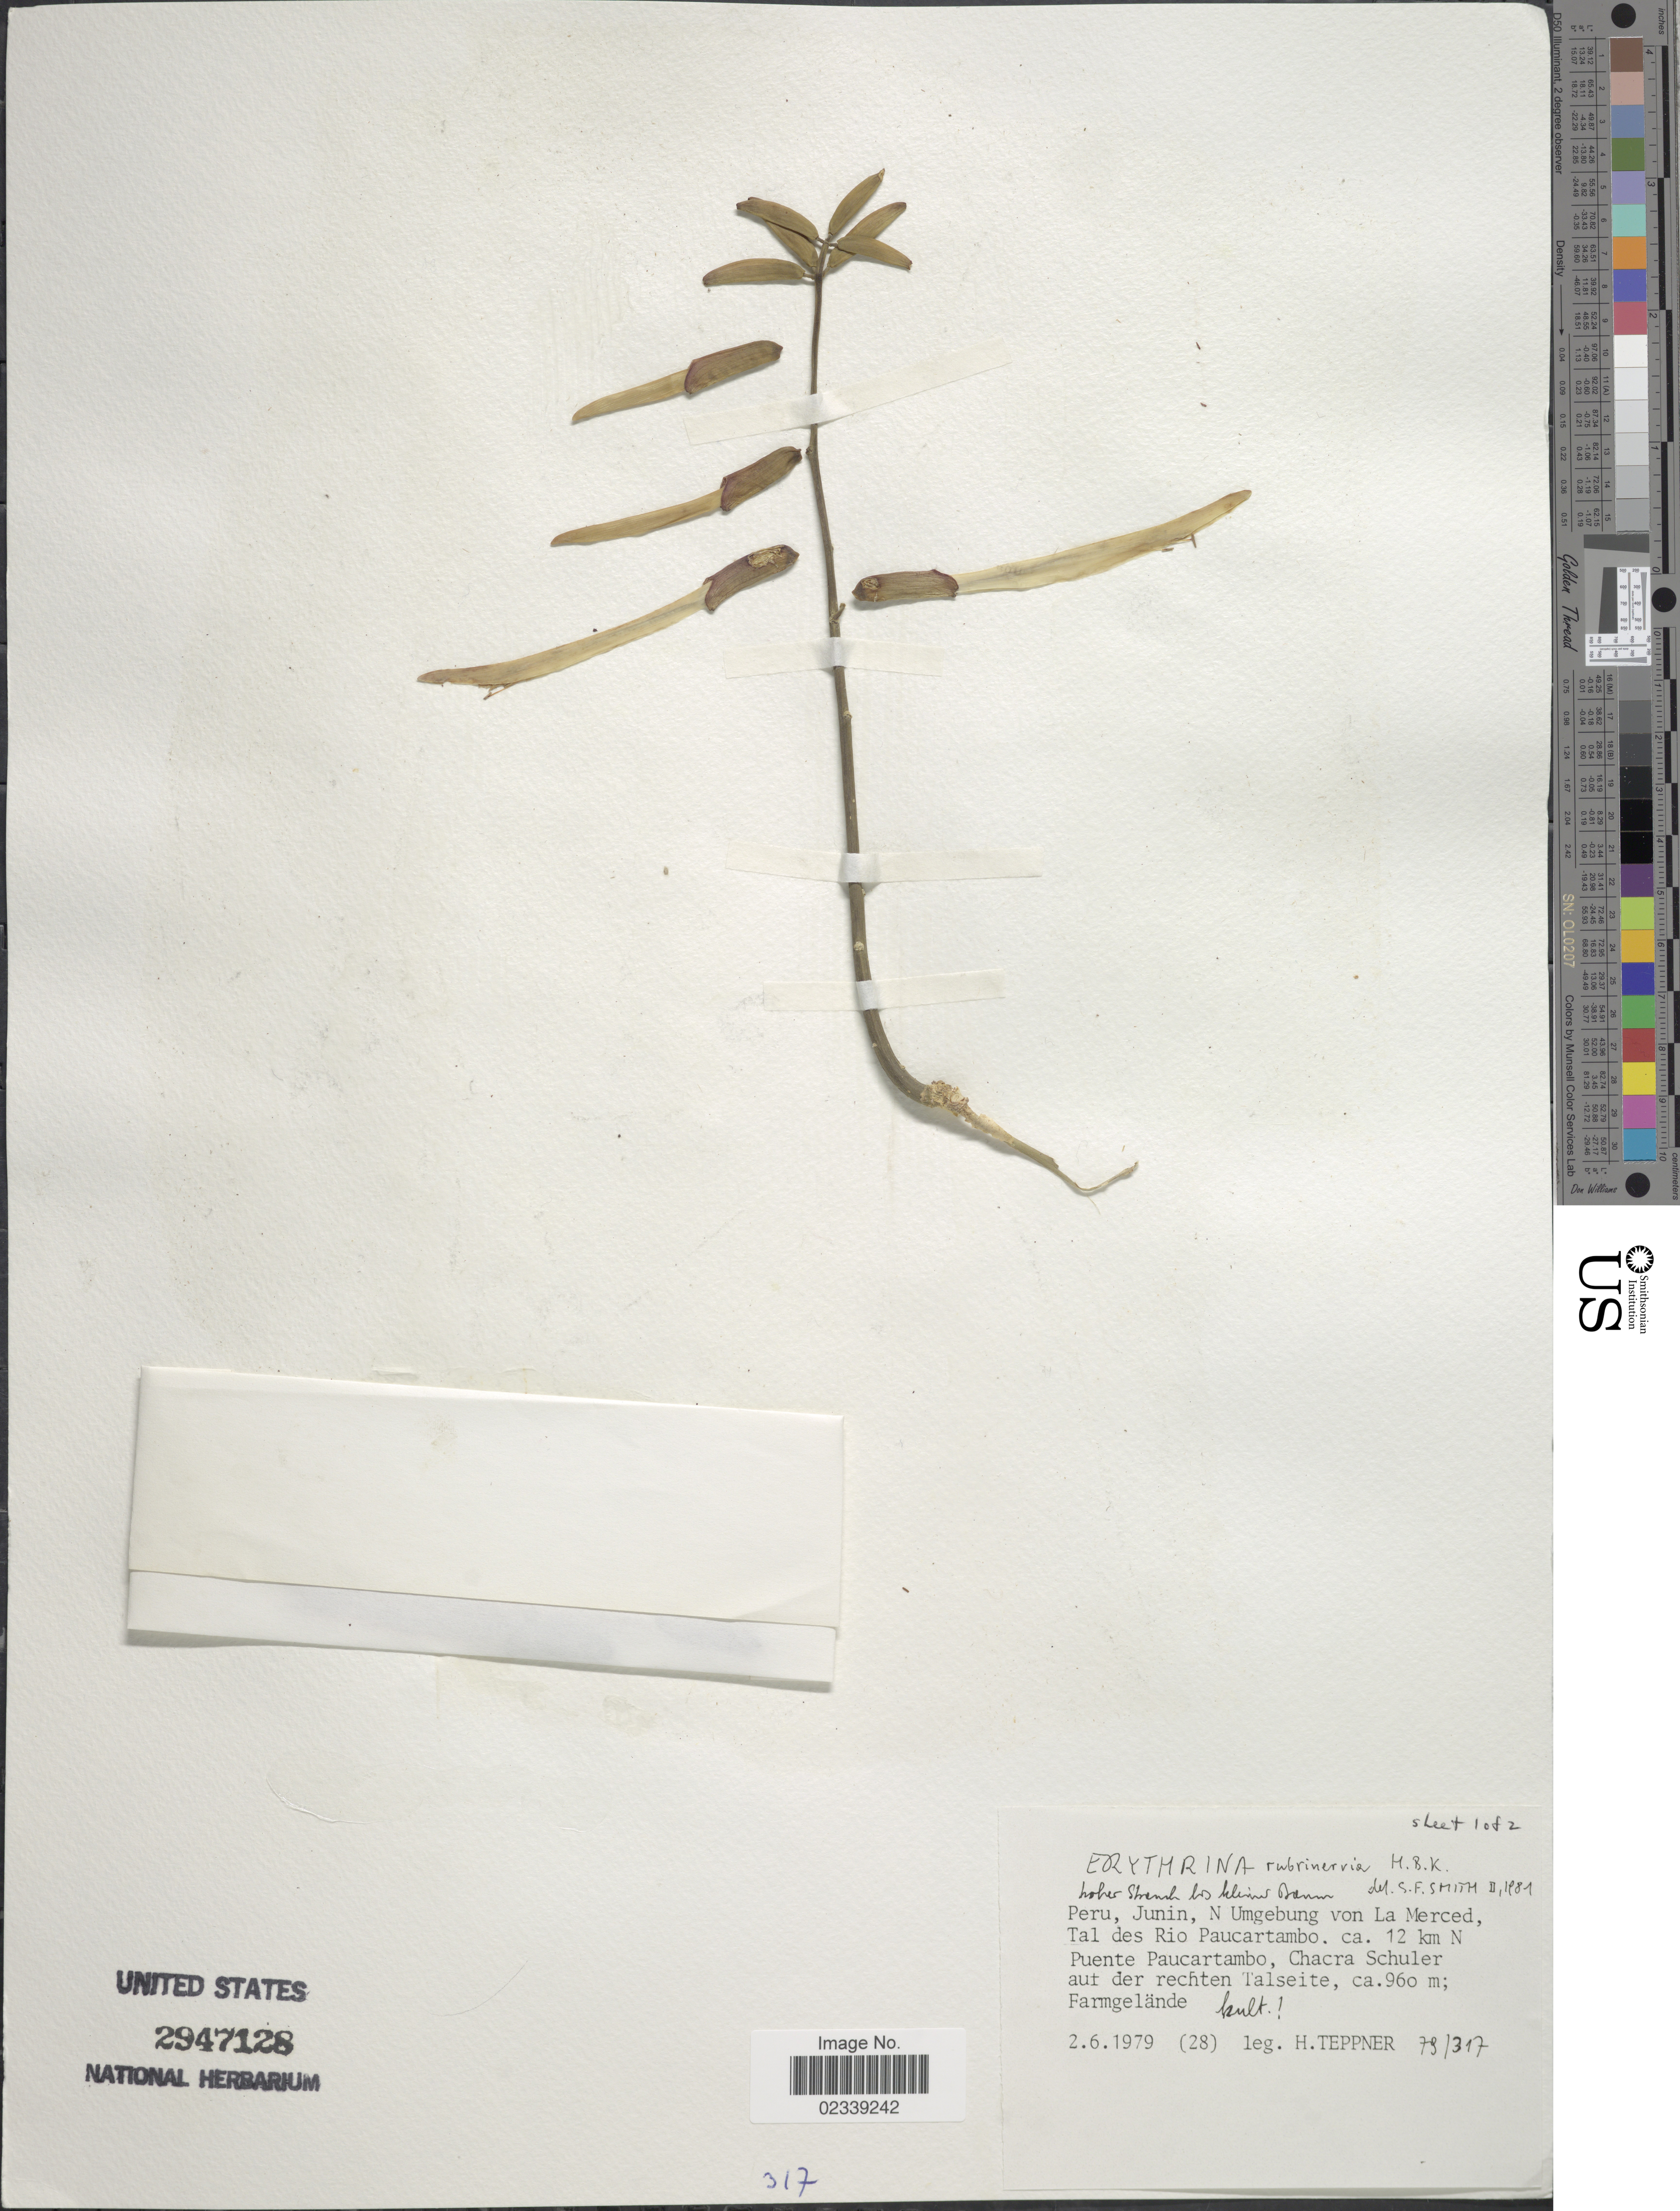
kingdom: Plantae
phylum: Tracheophyta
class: Magnoliopsida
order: Fabales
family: Fabaceae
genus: Erythrina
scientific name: Erythrina rubrinervia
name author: Kunth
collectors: H. Teppner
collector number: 28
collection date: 1979-06-02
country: Peru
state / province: Junín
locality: N Umgebung von La Merced, Tal des Rio Paucartambo, ca 12 km N Puente Paucartambo, Chacra Schuler aut der rechten Talseite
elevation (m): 960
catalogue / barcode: US 2947128